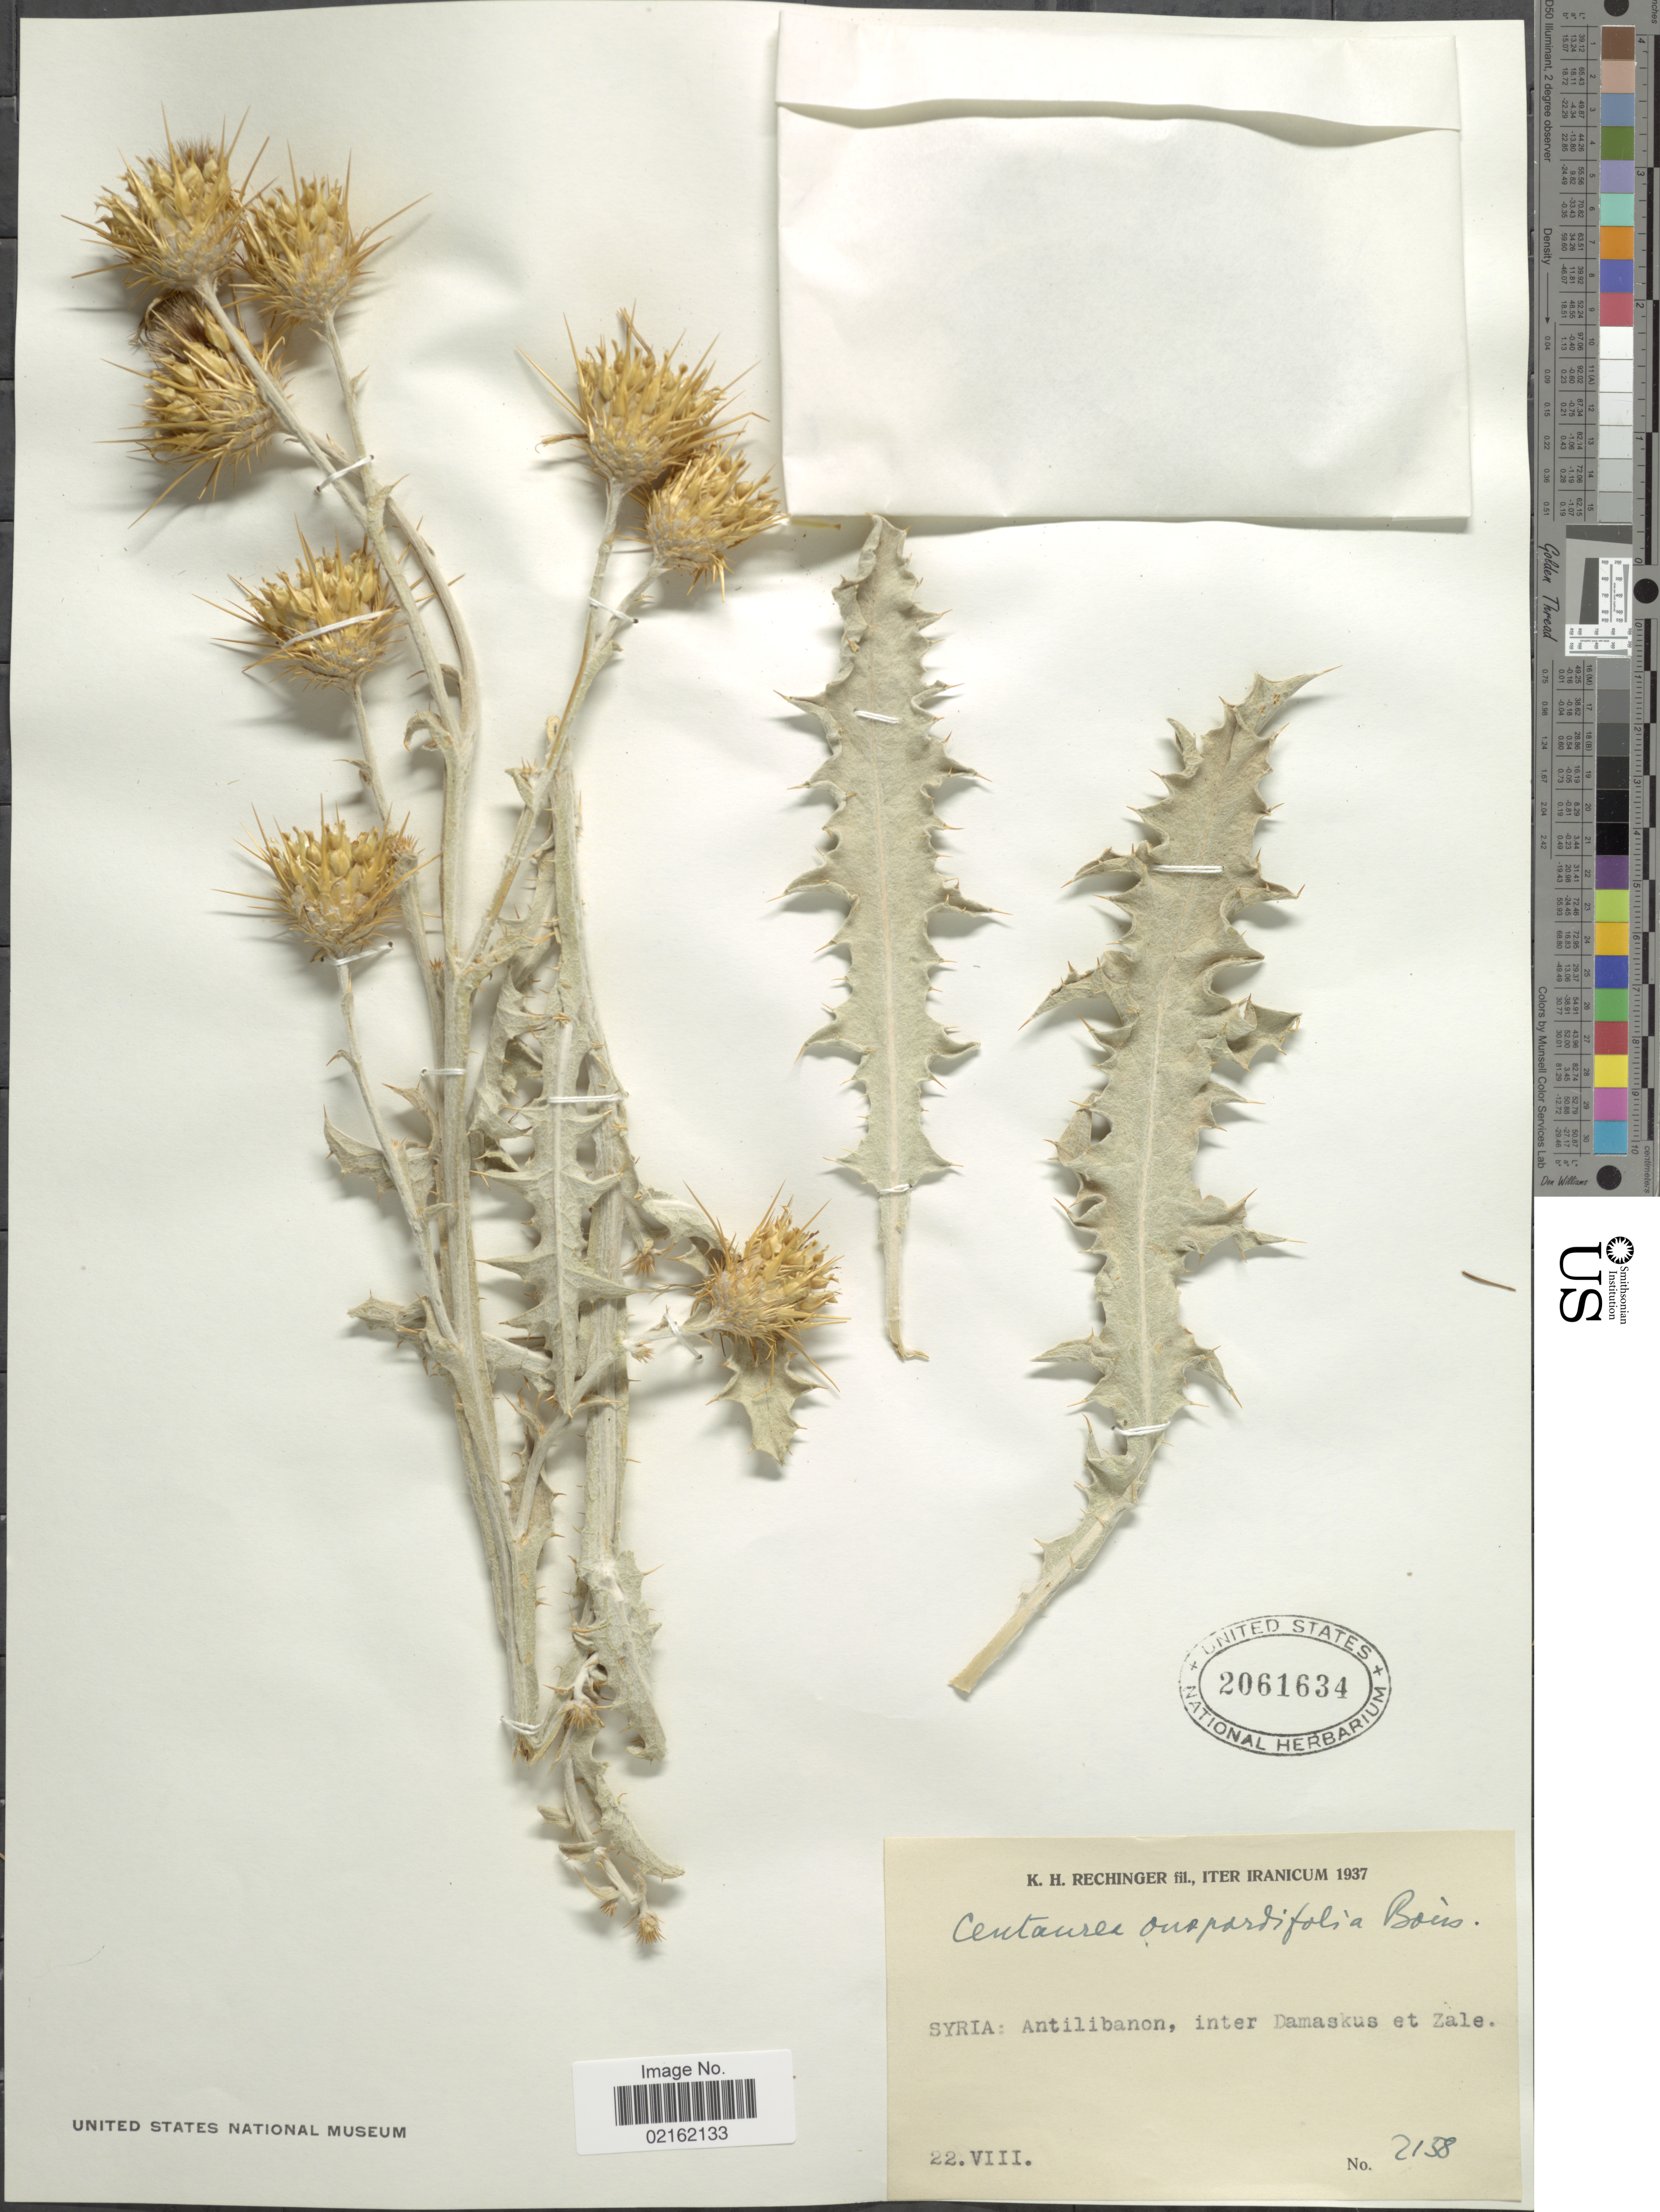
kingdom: Plantae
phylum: Tracheophyta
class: Magnoliopsida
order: Asterales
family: Asteraceae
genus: Centaurea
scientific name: Centaurea onopordifolia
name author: Boiss.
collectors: K. H. Rechinger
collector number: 2158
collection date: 1937-08-22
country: Syria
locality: Antilibanon, inter Damaskus et Zale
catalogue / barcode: US 2061634